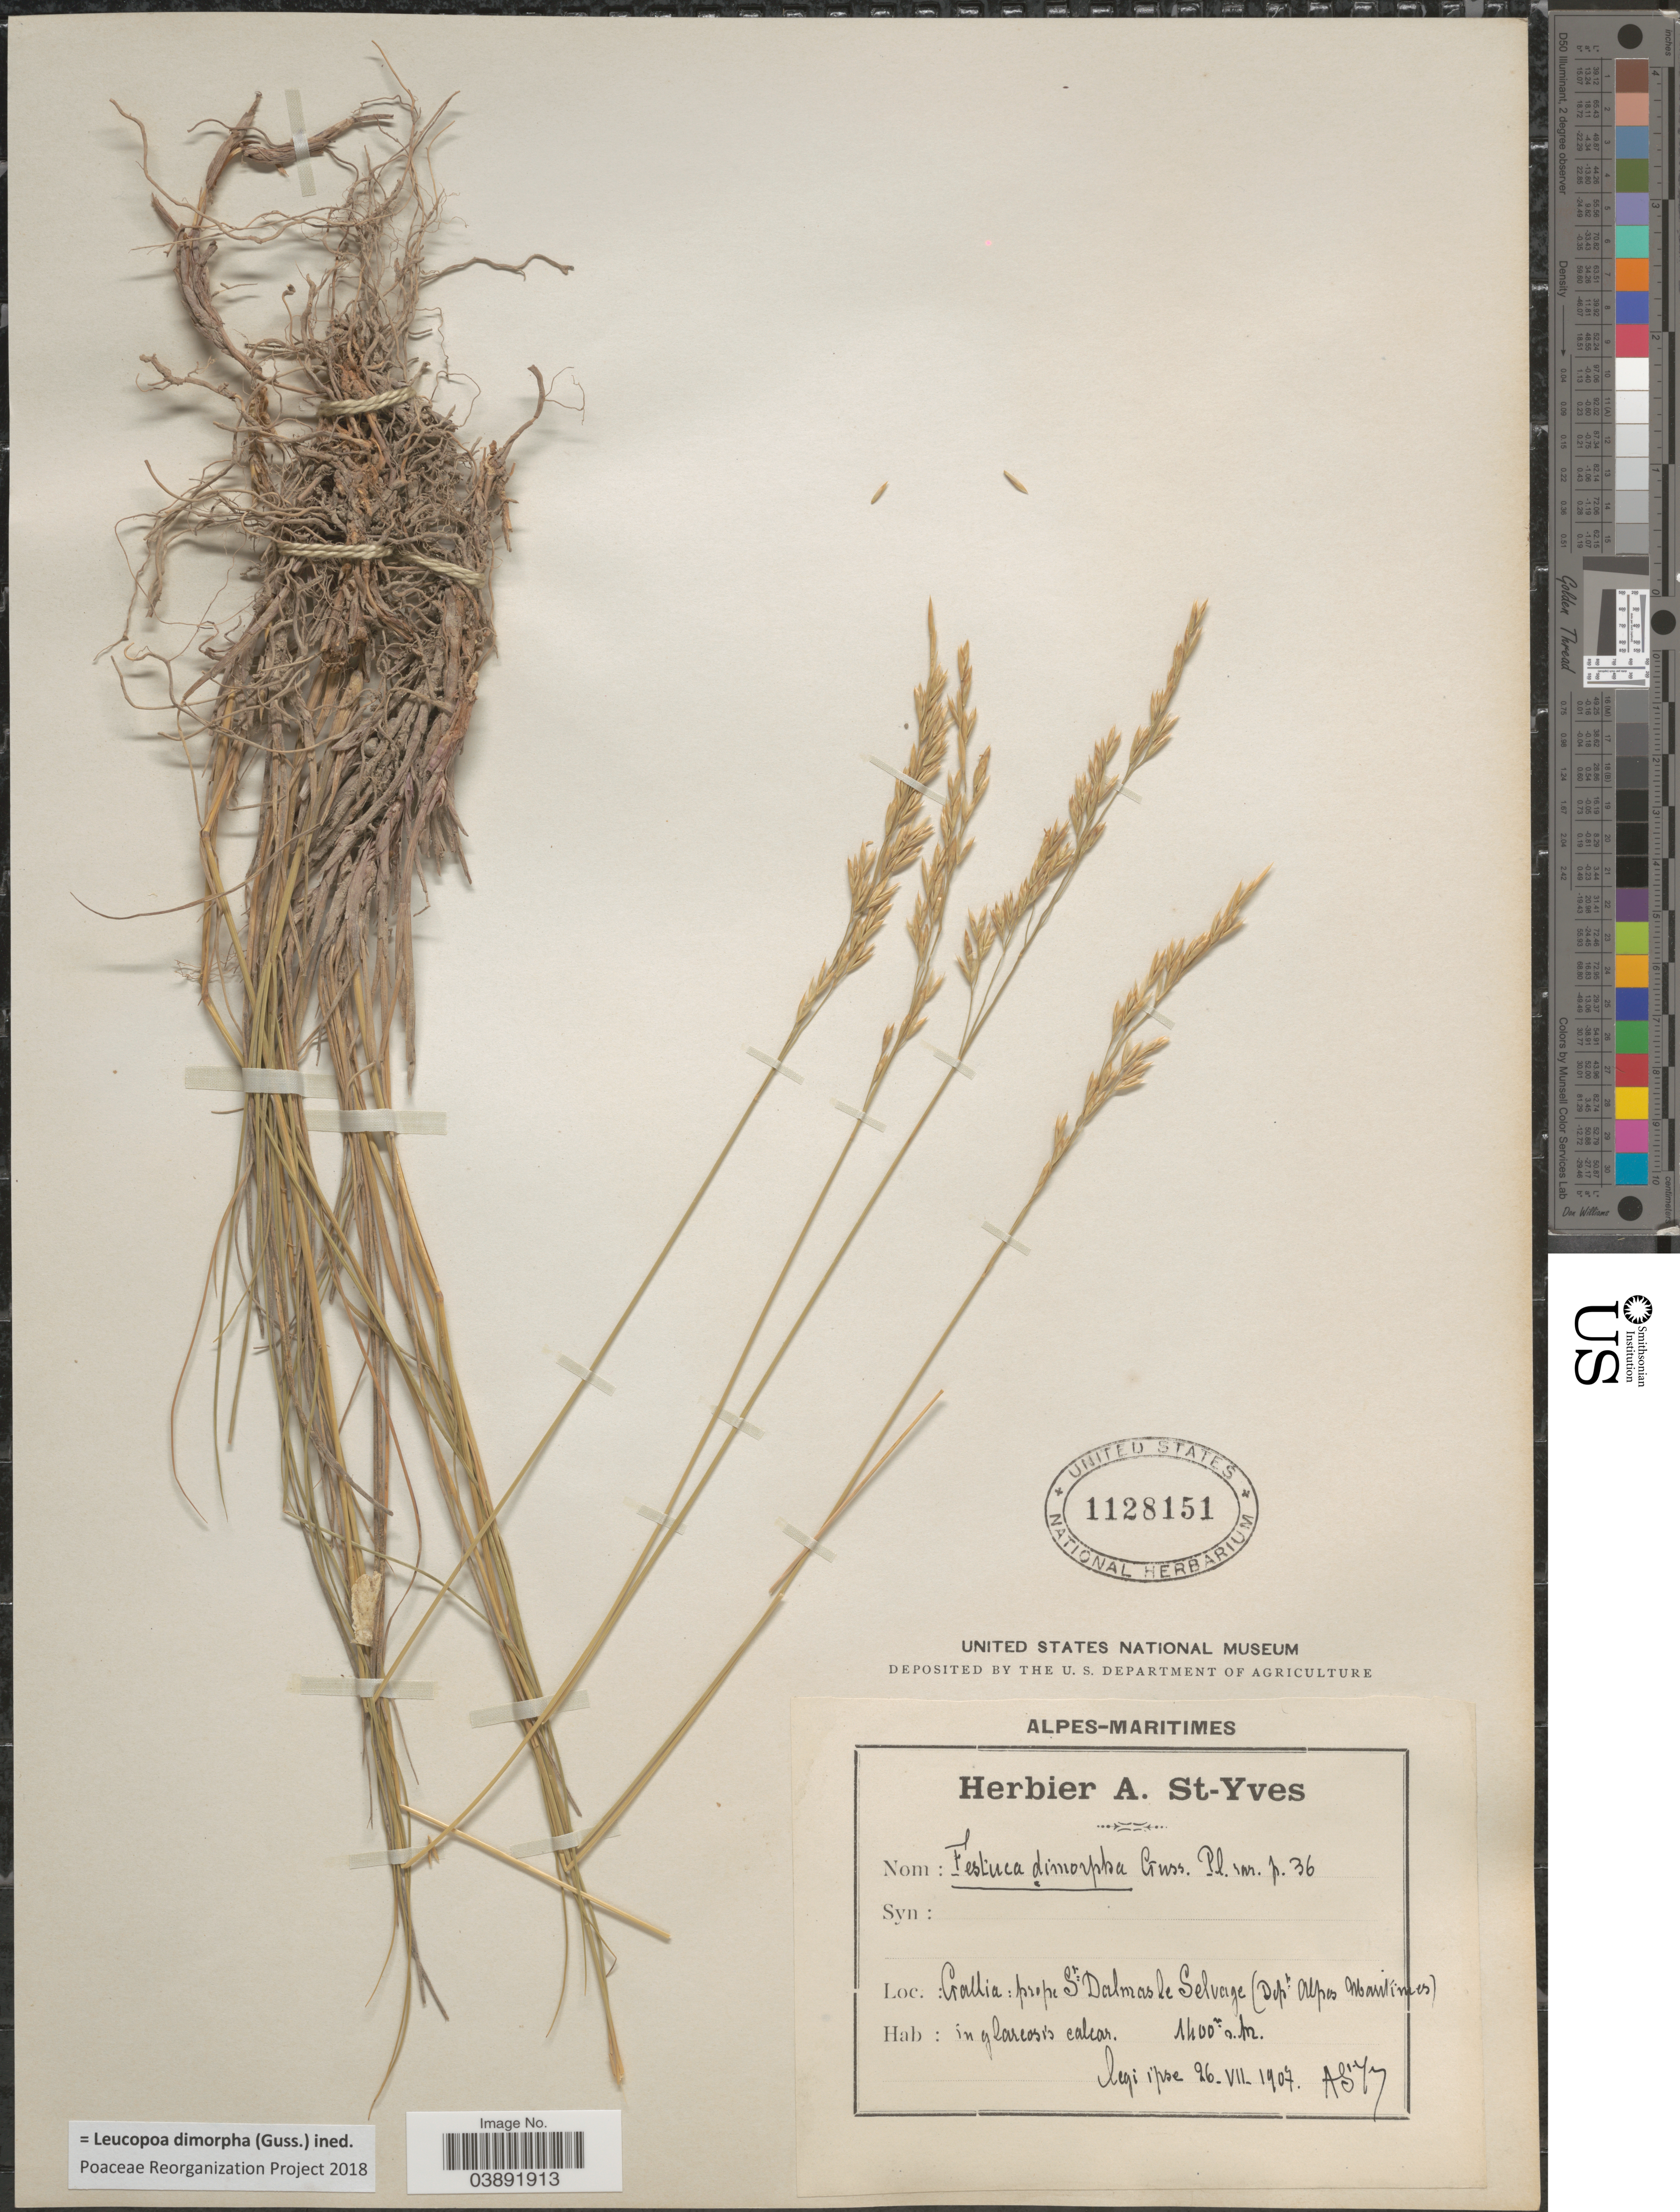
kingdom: Plantae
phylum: Tracheophyta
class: Liliopsida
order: Poales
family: Poaceae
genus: Leucopoa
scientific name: Leucopoa dimorpha ined.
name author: (Gussone)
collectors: A. Saint-Yves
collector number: AS77*?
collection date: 1907-07-26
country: France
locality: Gallia prope St. Dalmas le Selvage (Dept. Alpes Maritimes).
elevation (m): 1400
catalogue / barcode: US 1128151